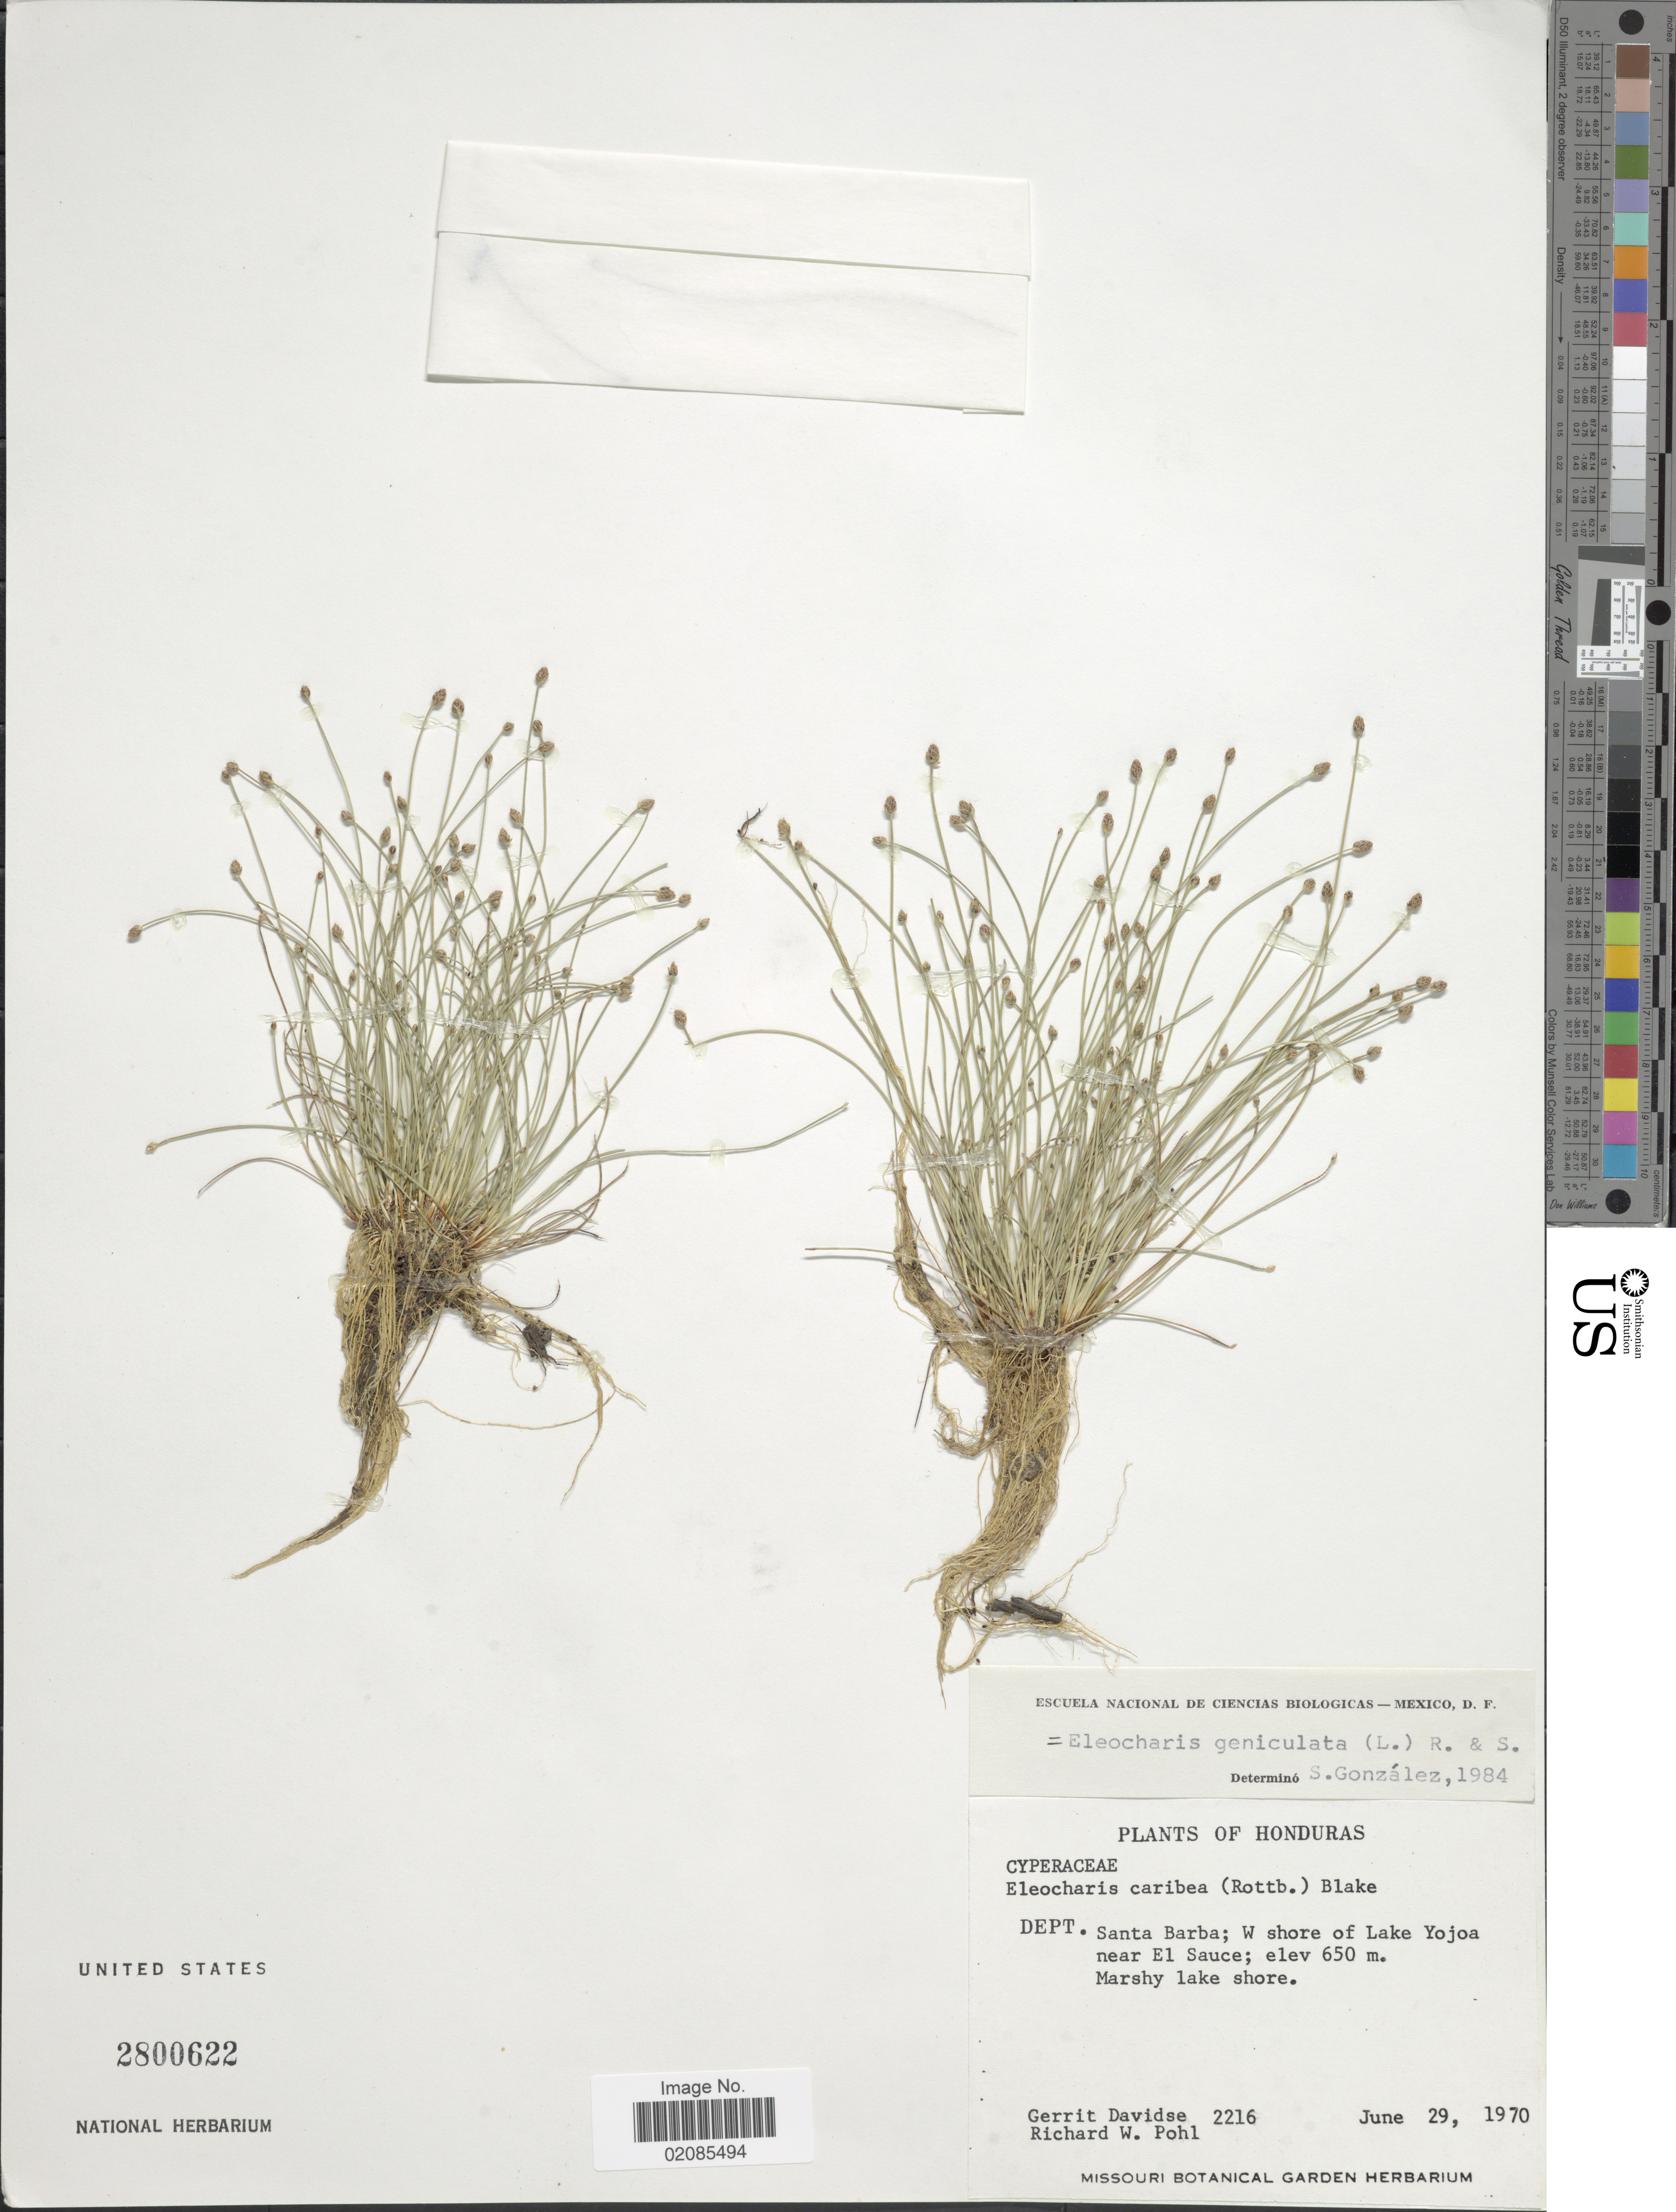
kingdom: Plantae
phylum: Tracheophyta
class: Liliopsida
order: Poales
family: Cyperaceae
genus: Eleocharis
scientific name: Eleocharis geniculata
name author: (L.) Roem. & Schult.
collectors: G. Davidse & R. W. Pohl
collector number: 2216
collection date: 1970-06-29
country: Honduras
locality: Dept. Santa Barba; W shore of Lake Yojoa near El Sauce, marshy lake shore.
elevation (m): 650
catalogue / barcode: US 2800622